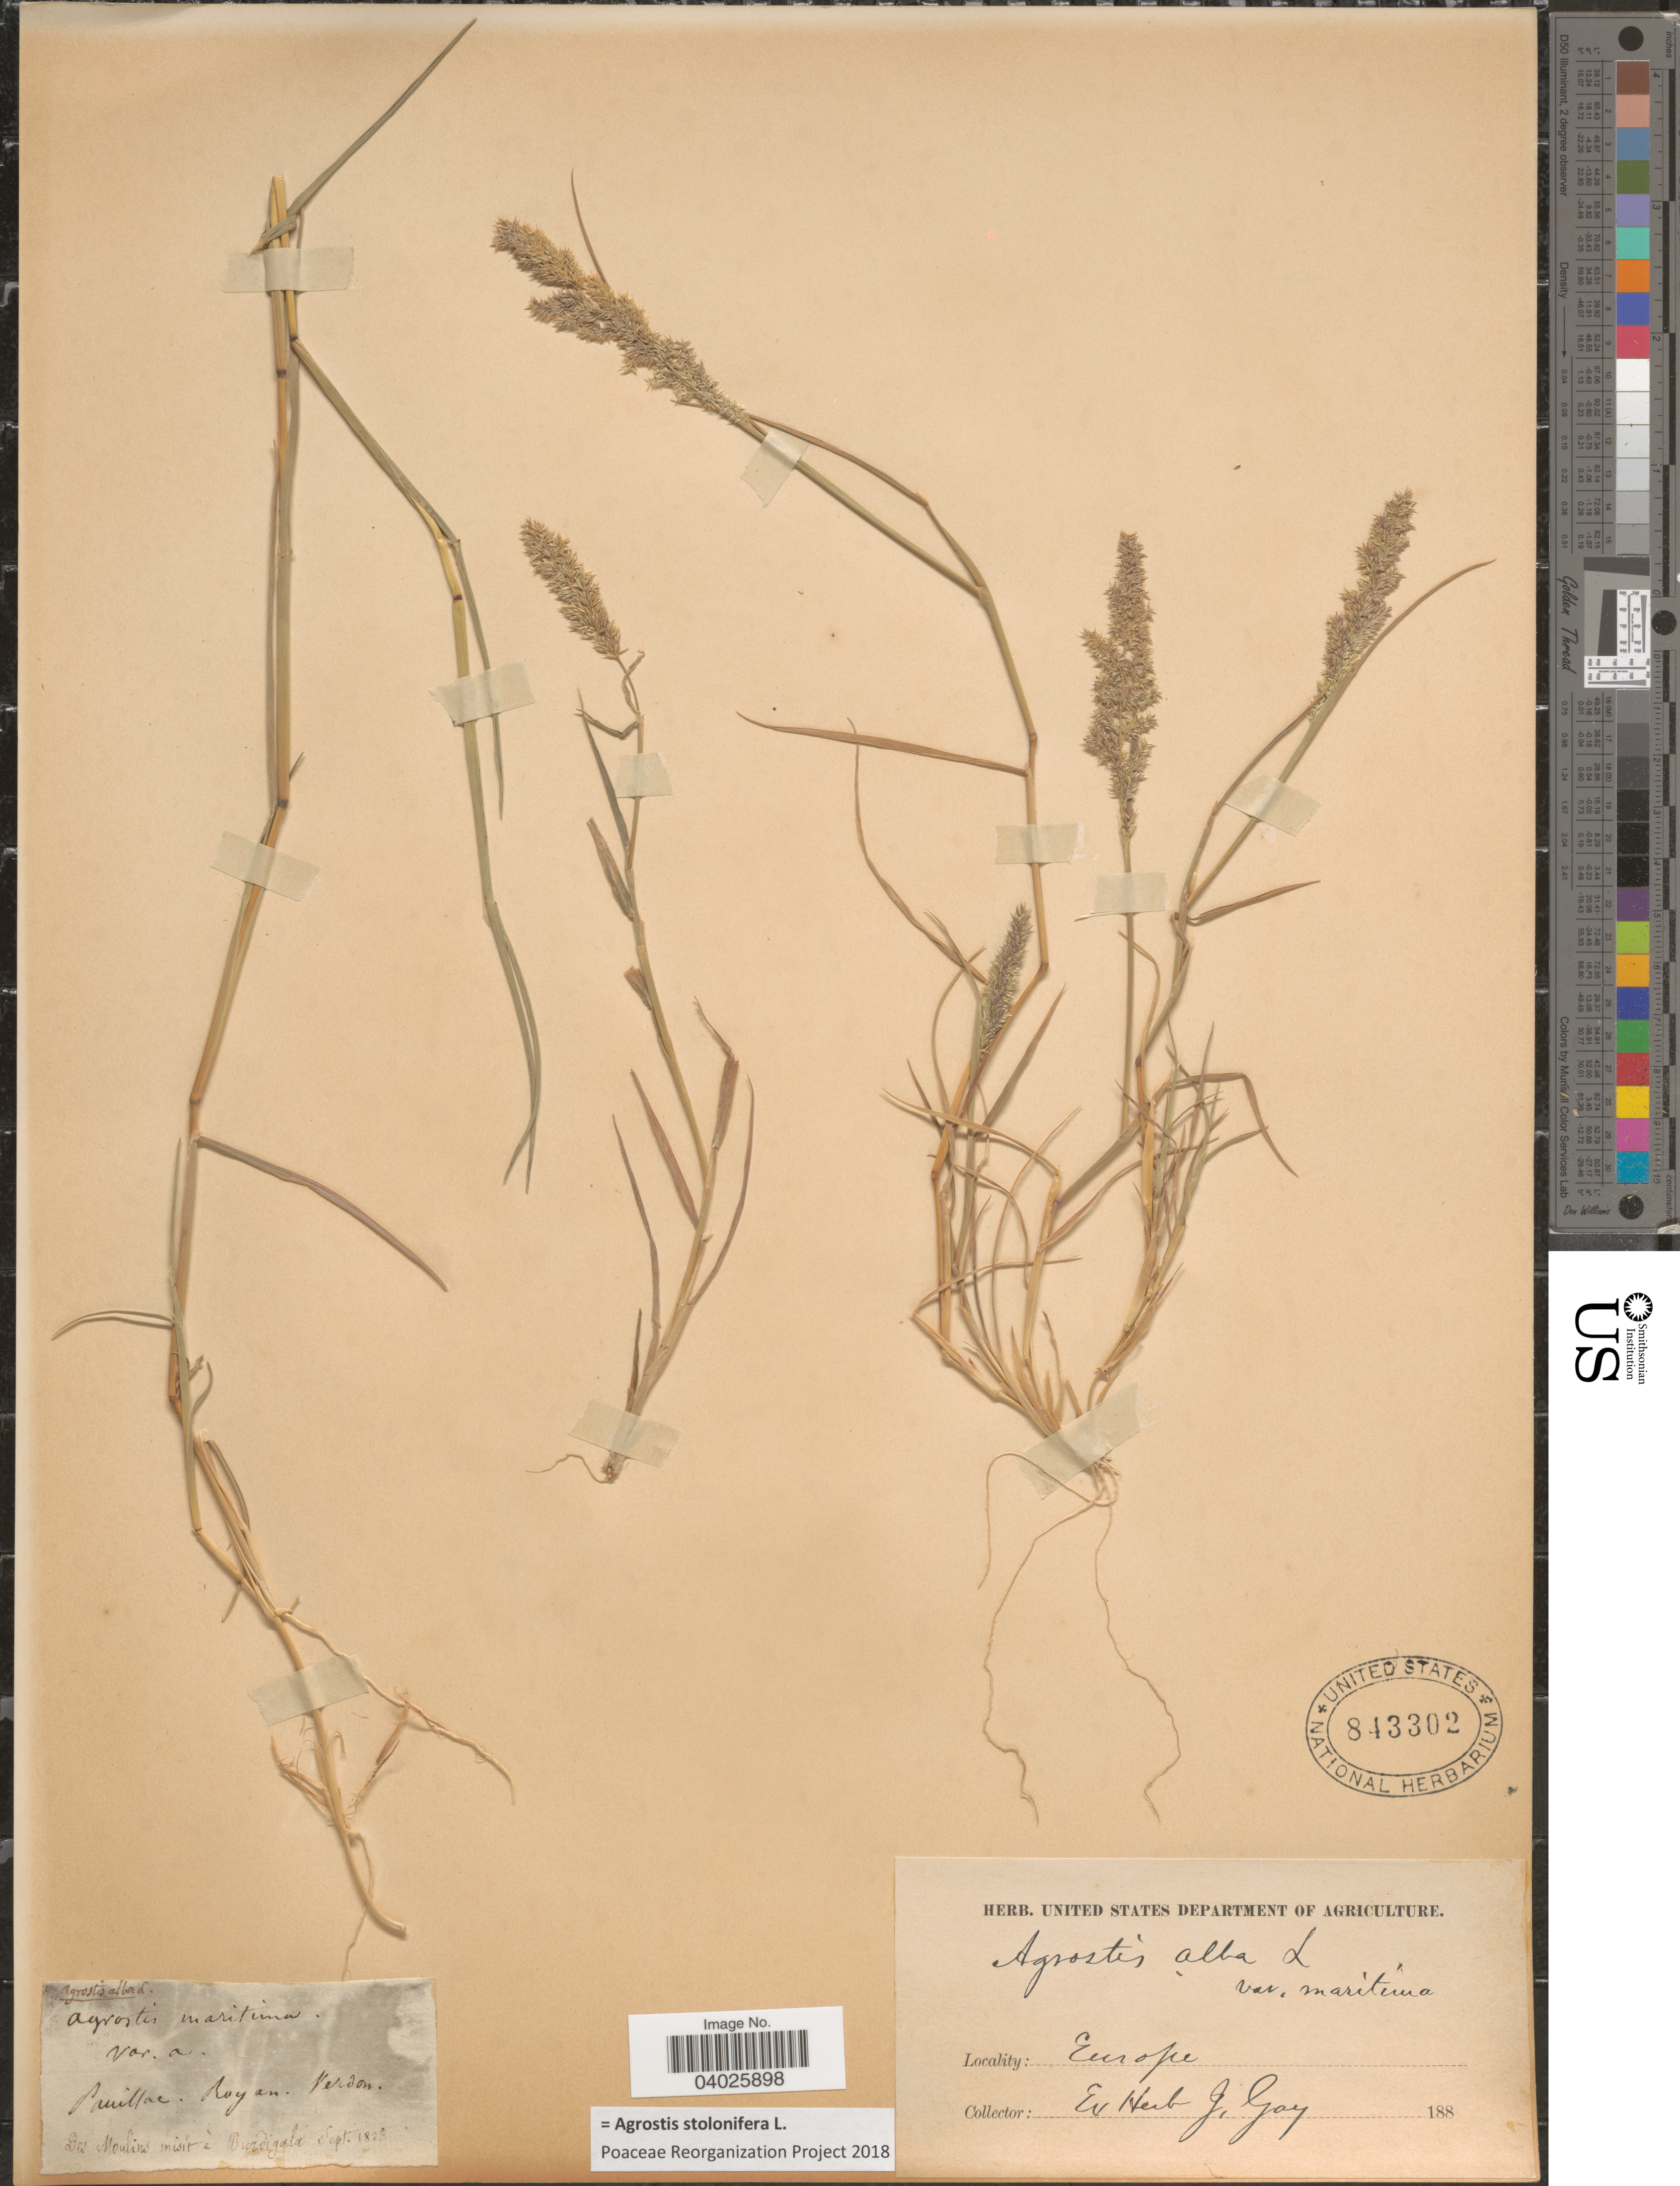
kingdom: Plantae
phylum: Tracheophyta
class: Liliopsida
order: Poales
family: Poaceae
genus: Agrostis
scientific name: Agrostis stolonifera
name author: L.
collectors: ex herb. J. Gay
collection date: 1828-09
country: France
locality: Pauillac. Royan, Verdon. Europe.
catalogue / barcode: US 843302